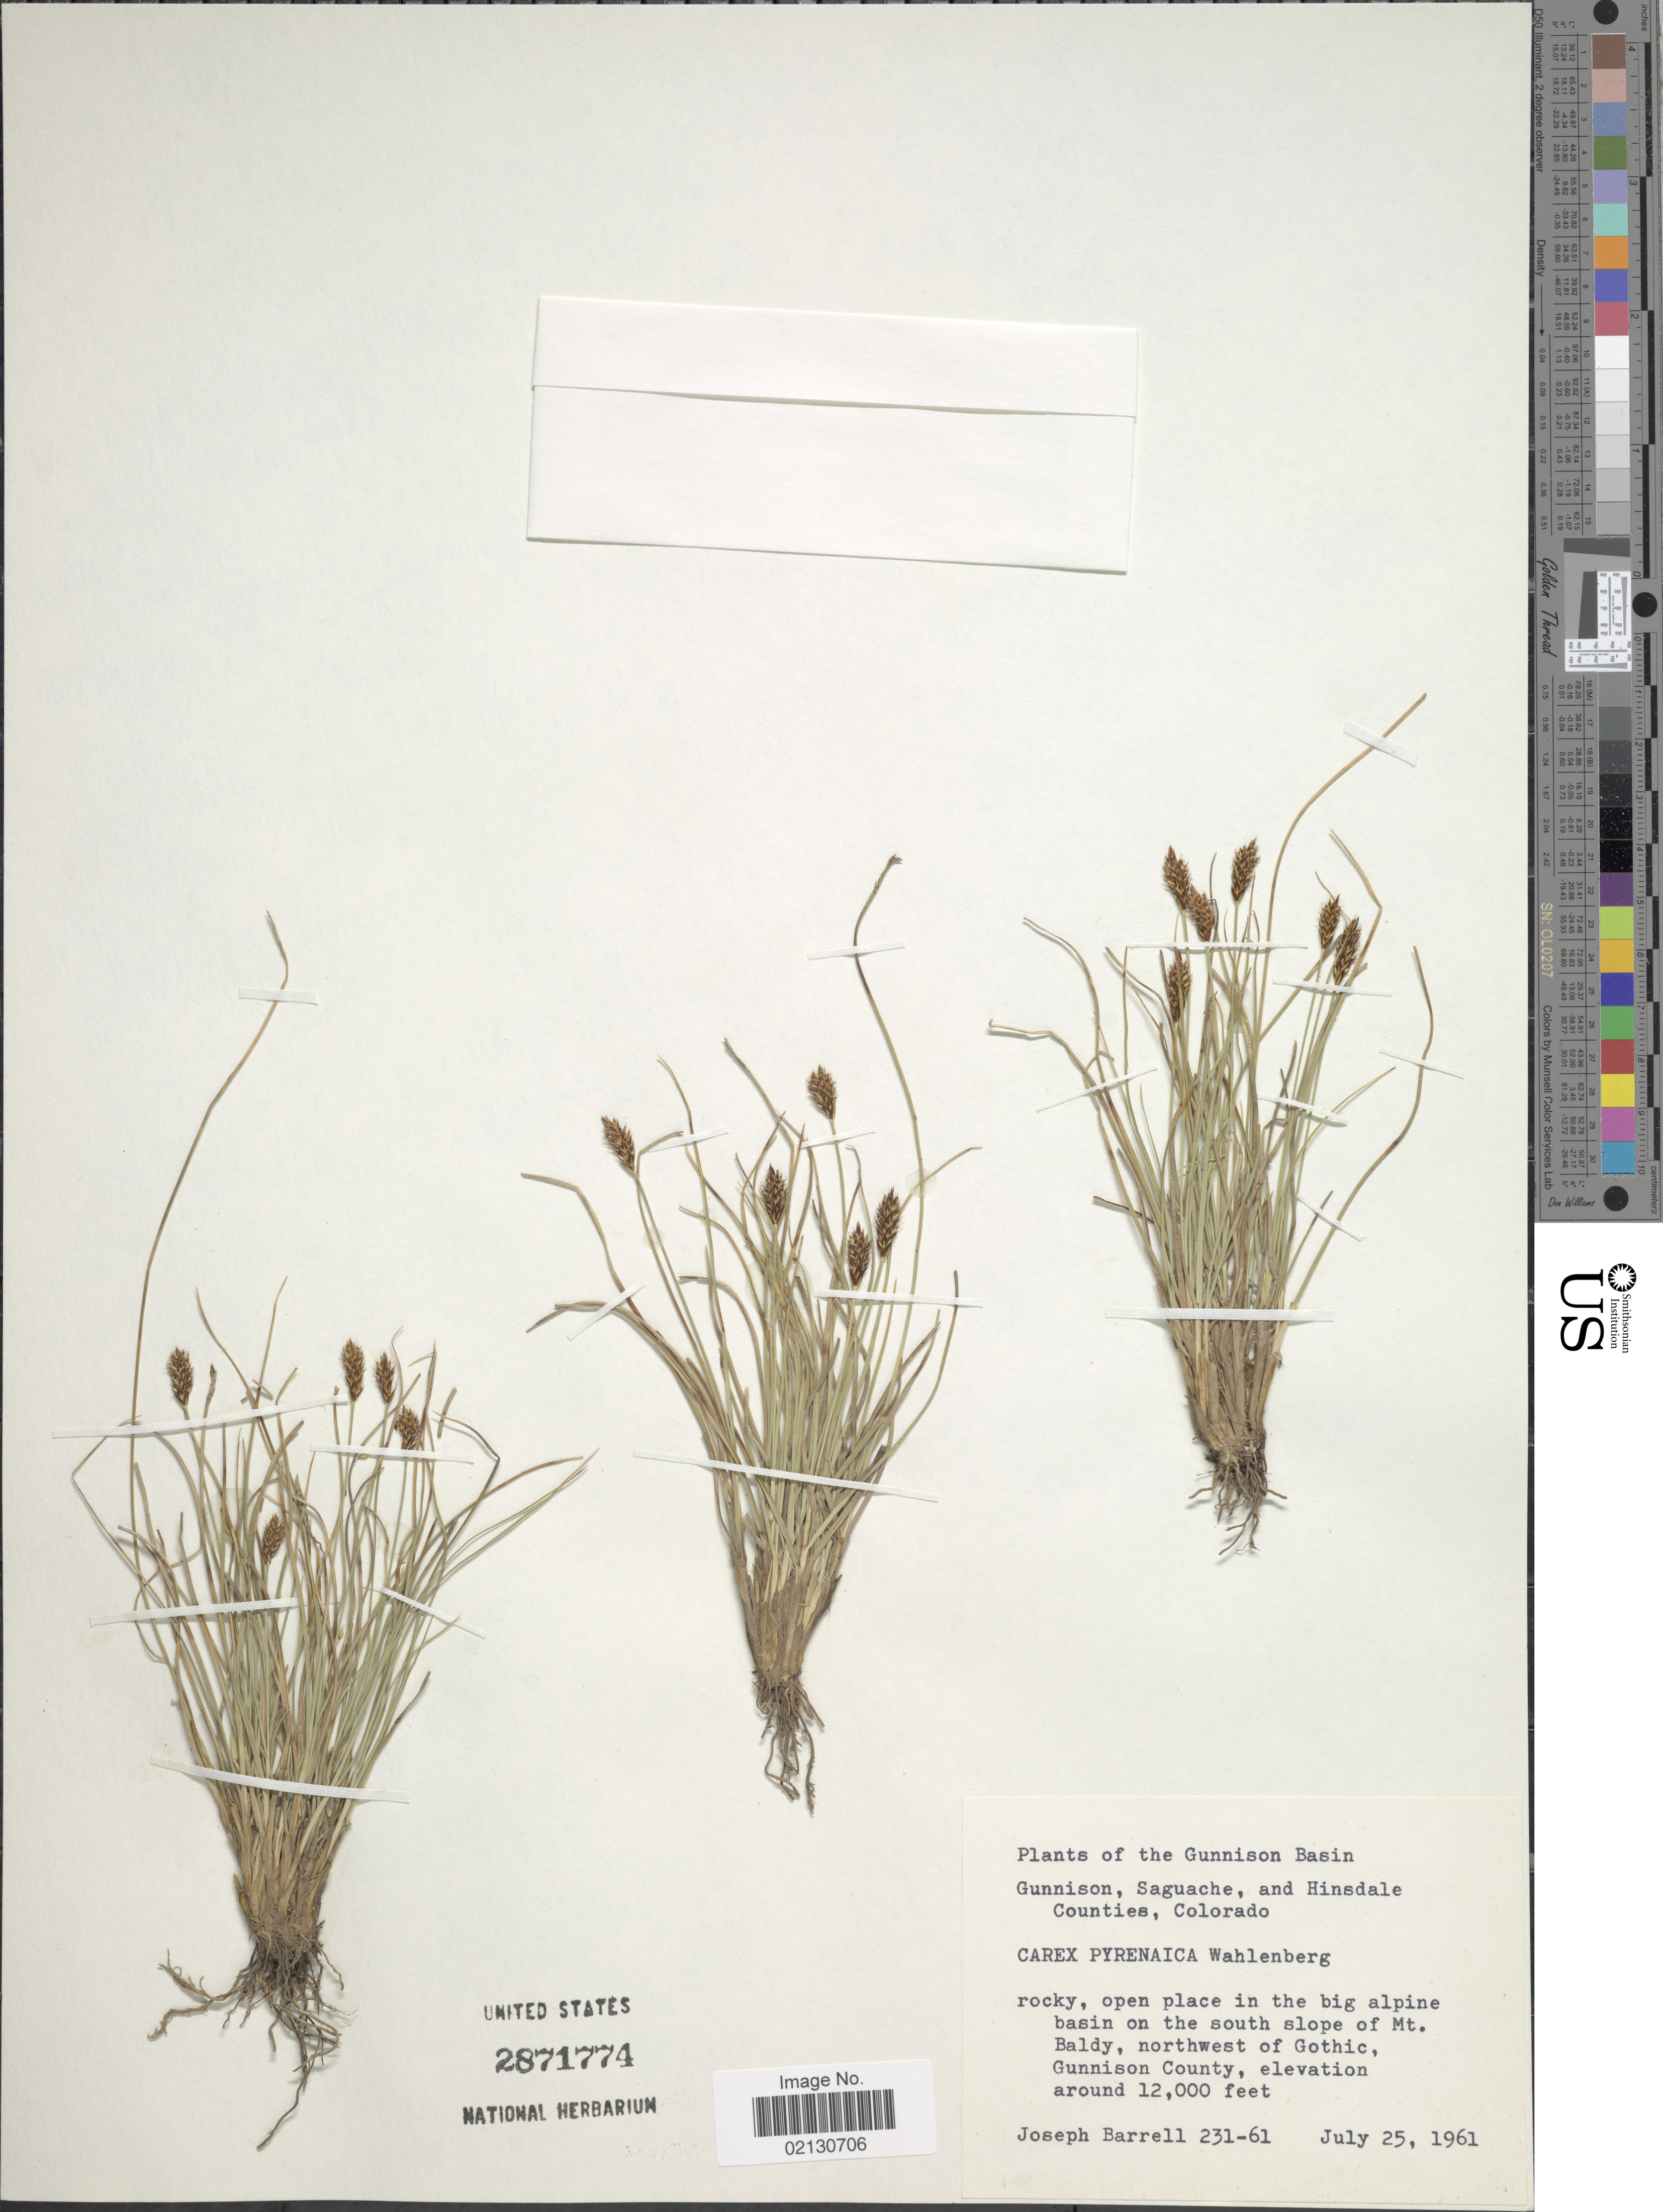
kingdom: Plantae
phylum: Tracheophyta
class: Liliopsida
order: Poales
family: Cyperaceae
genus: Carex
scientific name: Carex micropoda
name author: C.A. Mey.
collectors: J. Barrell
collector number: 231-61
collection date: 1961-07-25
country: United States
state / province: Colorado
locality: Gunnison Basin. south side of Mt. Baldy, northwest of Gothic, Gunnison County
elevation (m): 3658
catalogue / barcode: US 2871774